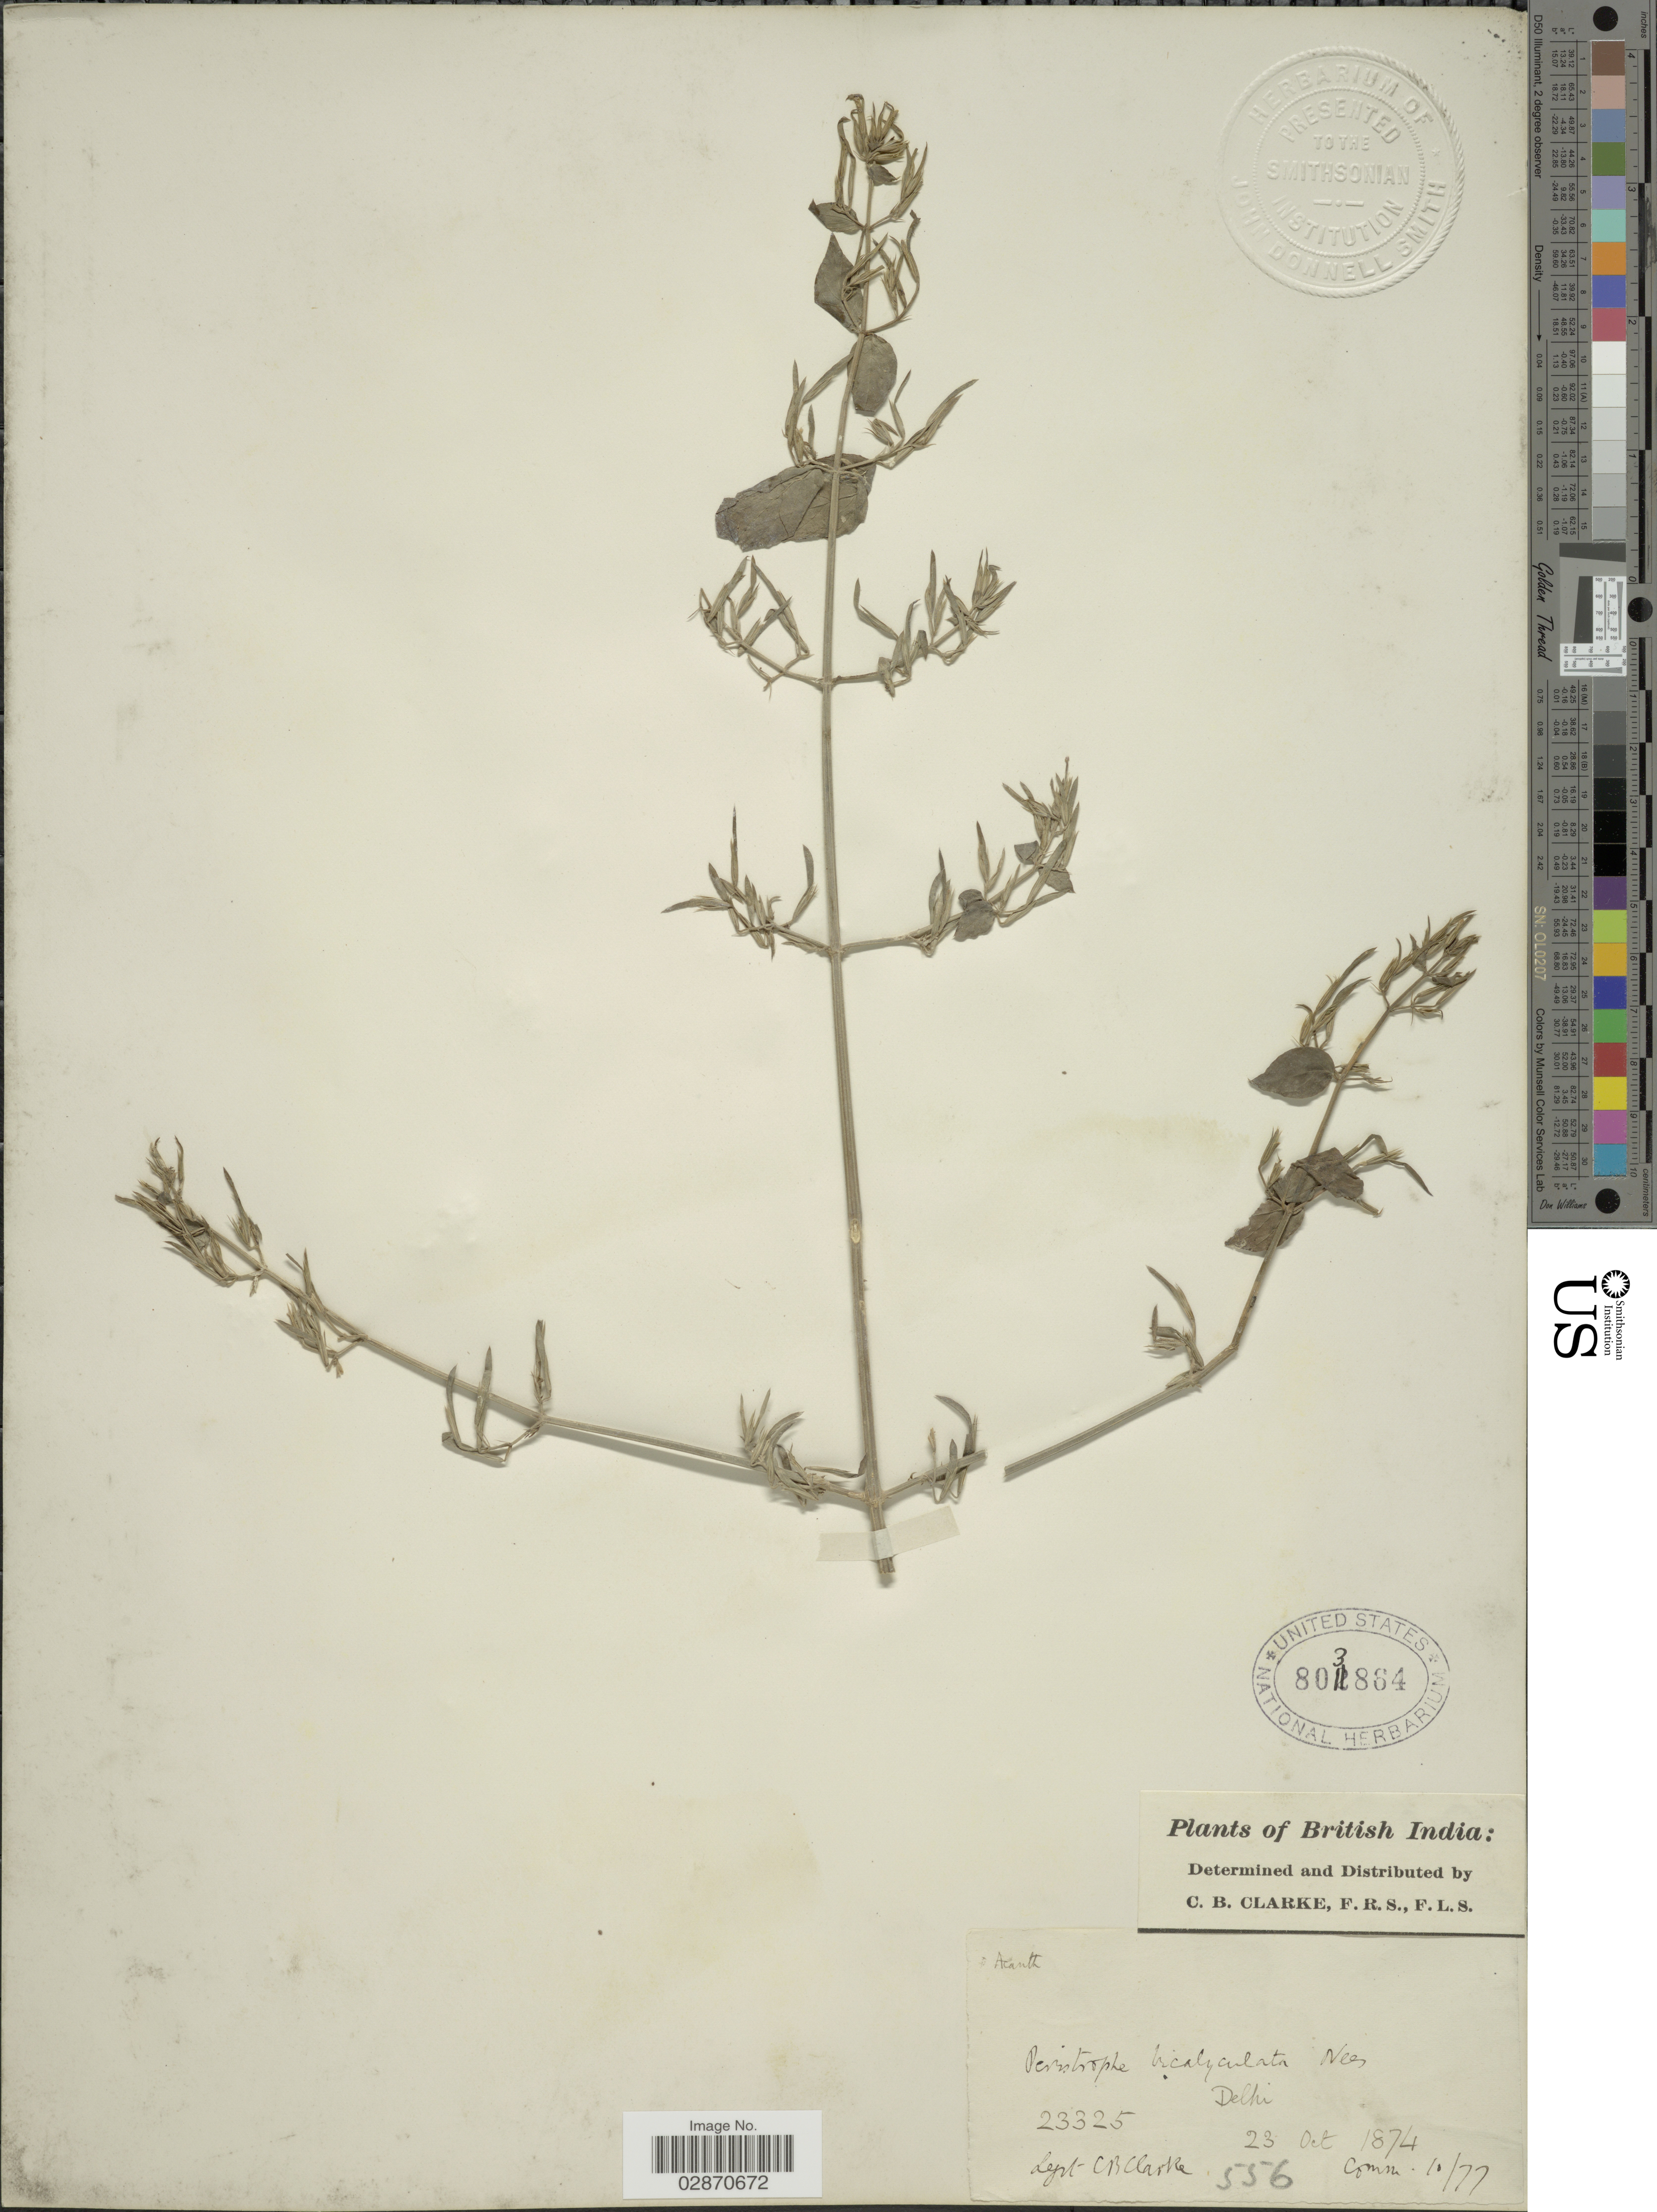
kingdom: Plantae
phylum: Tracheophyta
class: Magnoliopsida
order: Lamiales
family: Acanthaceae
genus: Peristrophe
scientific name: Peristrophe bicalyculata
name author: (Retz.) Nees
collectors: C. B. Clarke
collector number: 23325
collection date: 1874-10-23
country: India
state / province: Delhi, Capital Territory of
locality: British India.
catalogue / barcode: US 803864